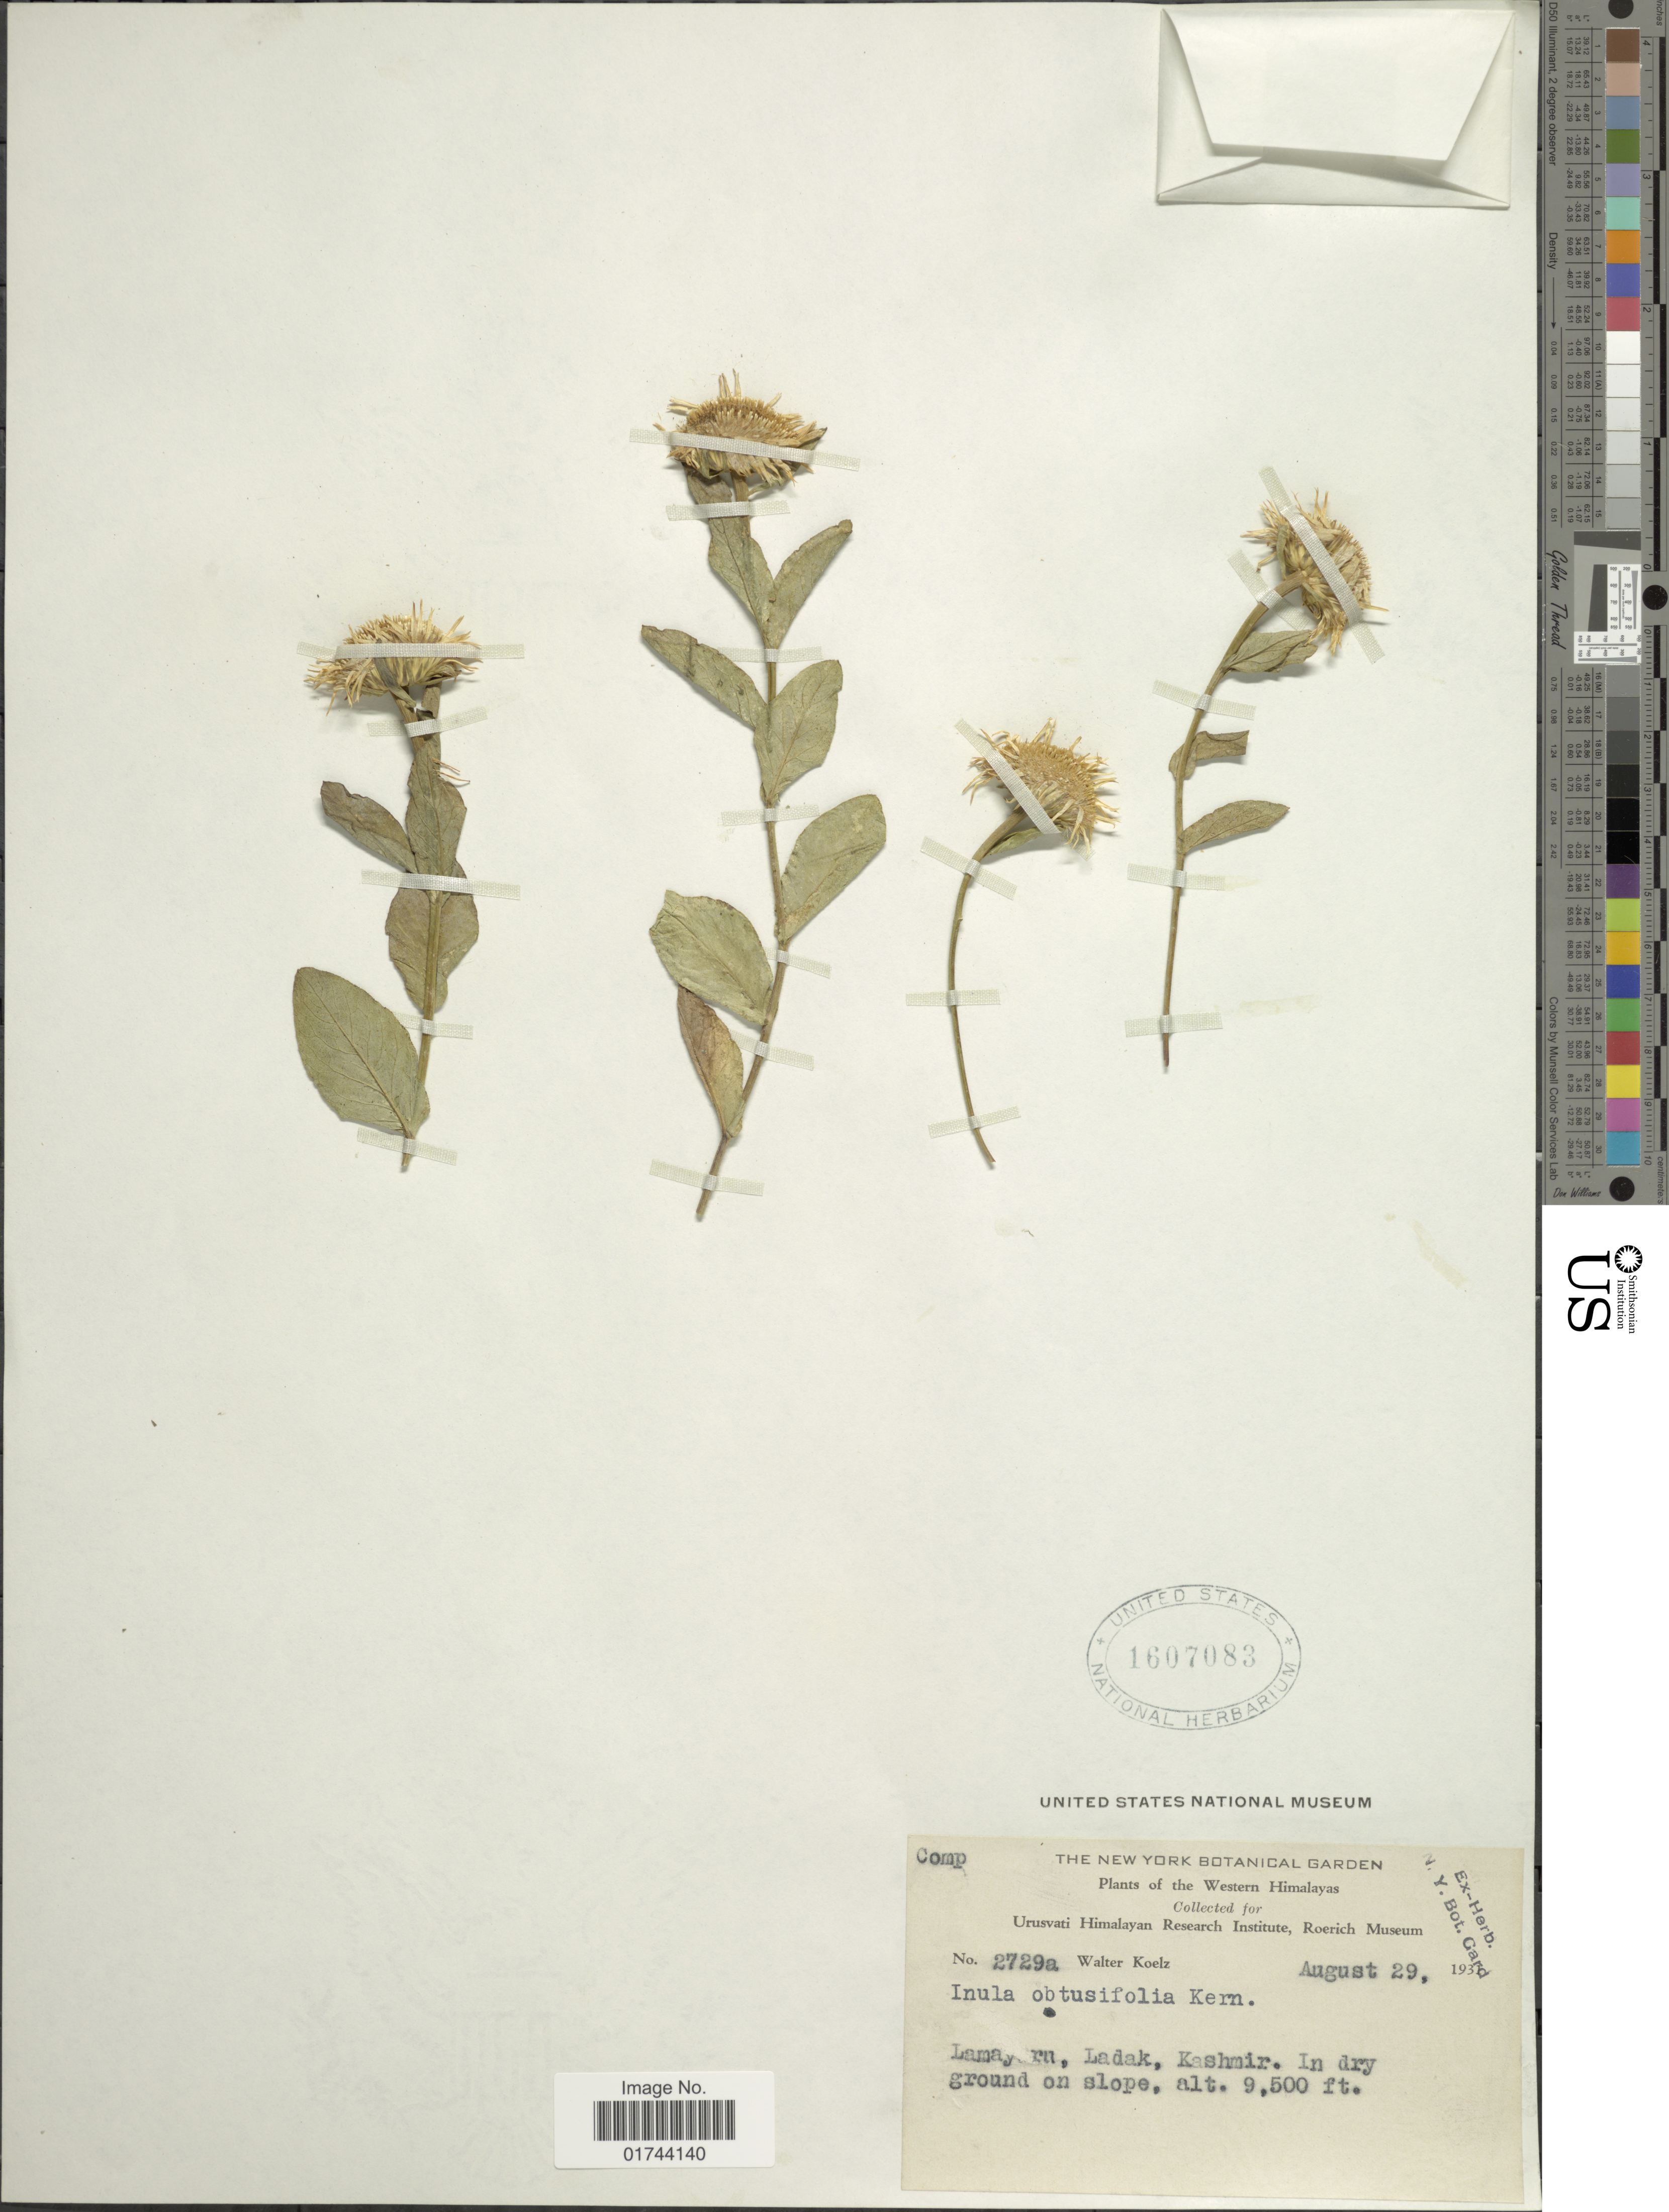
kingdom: Plantae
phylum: Tracheophyta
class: Magnoliopsida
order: Asterales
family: Asteraceae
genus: Inula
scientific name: Inula obtusifolia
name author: A. Kern.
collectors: W. N. Koelz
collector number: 2729a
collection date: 1931-08-29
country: India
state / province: Ladakh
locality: Western Himalayas, Lamayaru, Ladak, Kashmir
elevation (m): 2896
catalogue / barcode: US 1607083